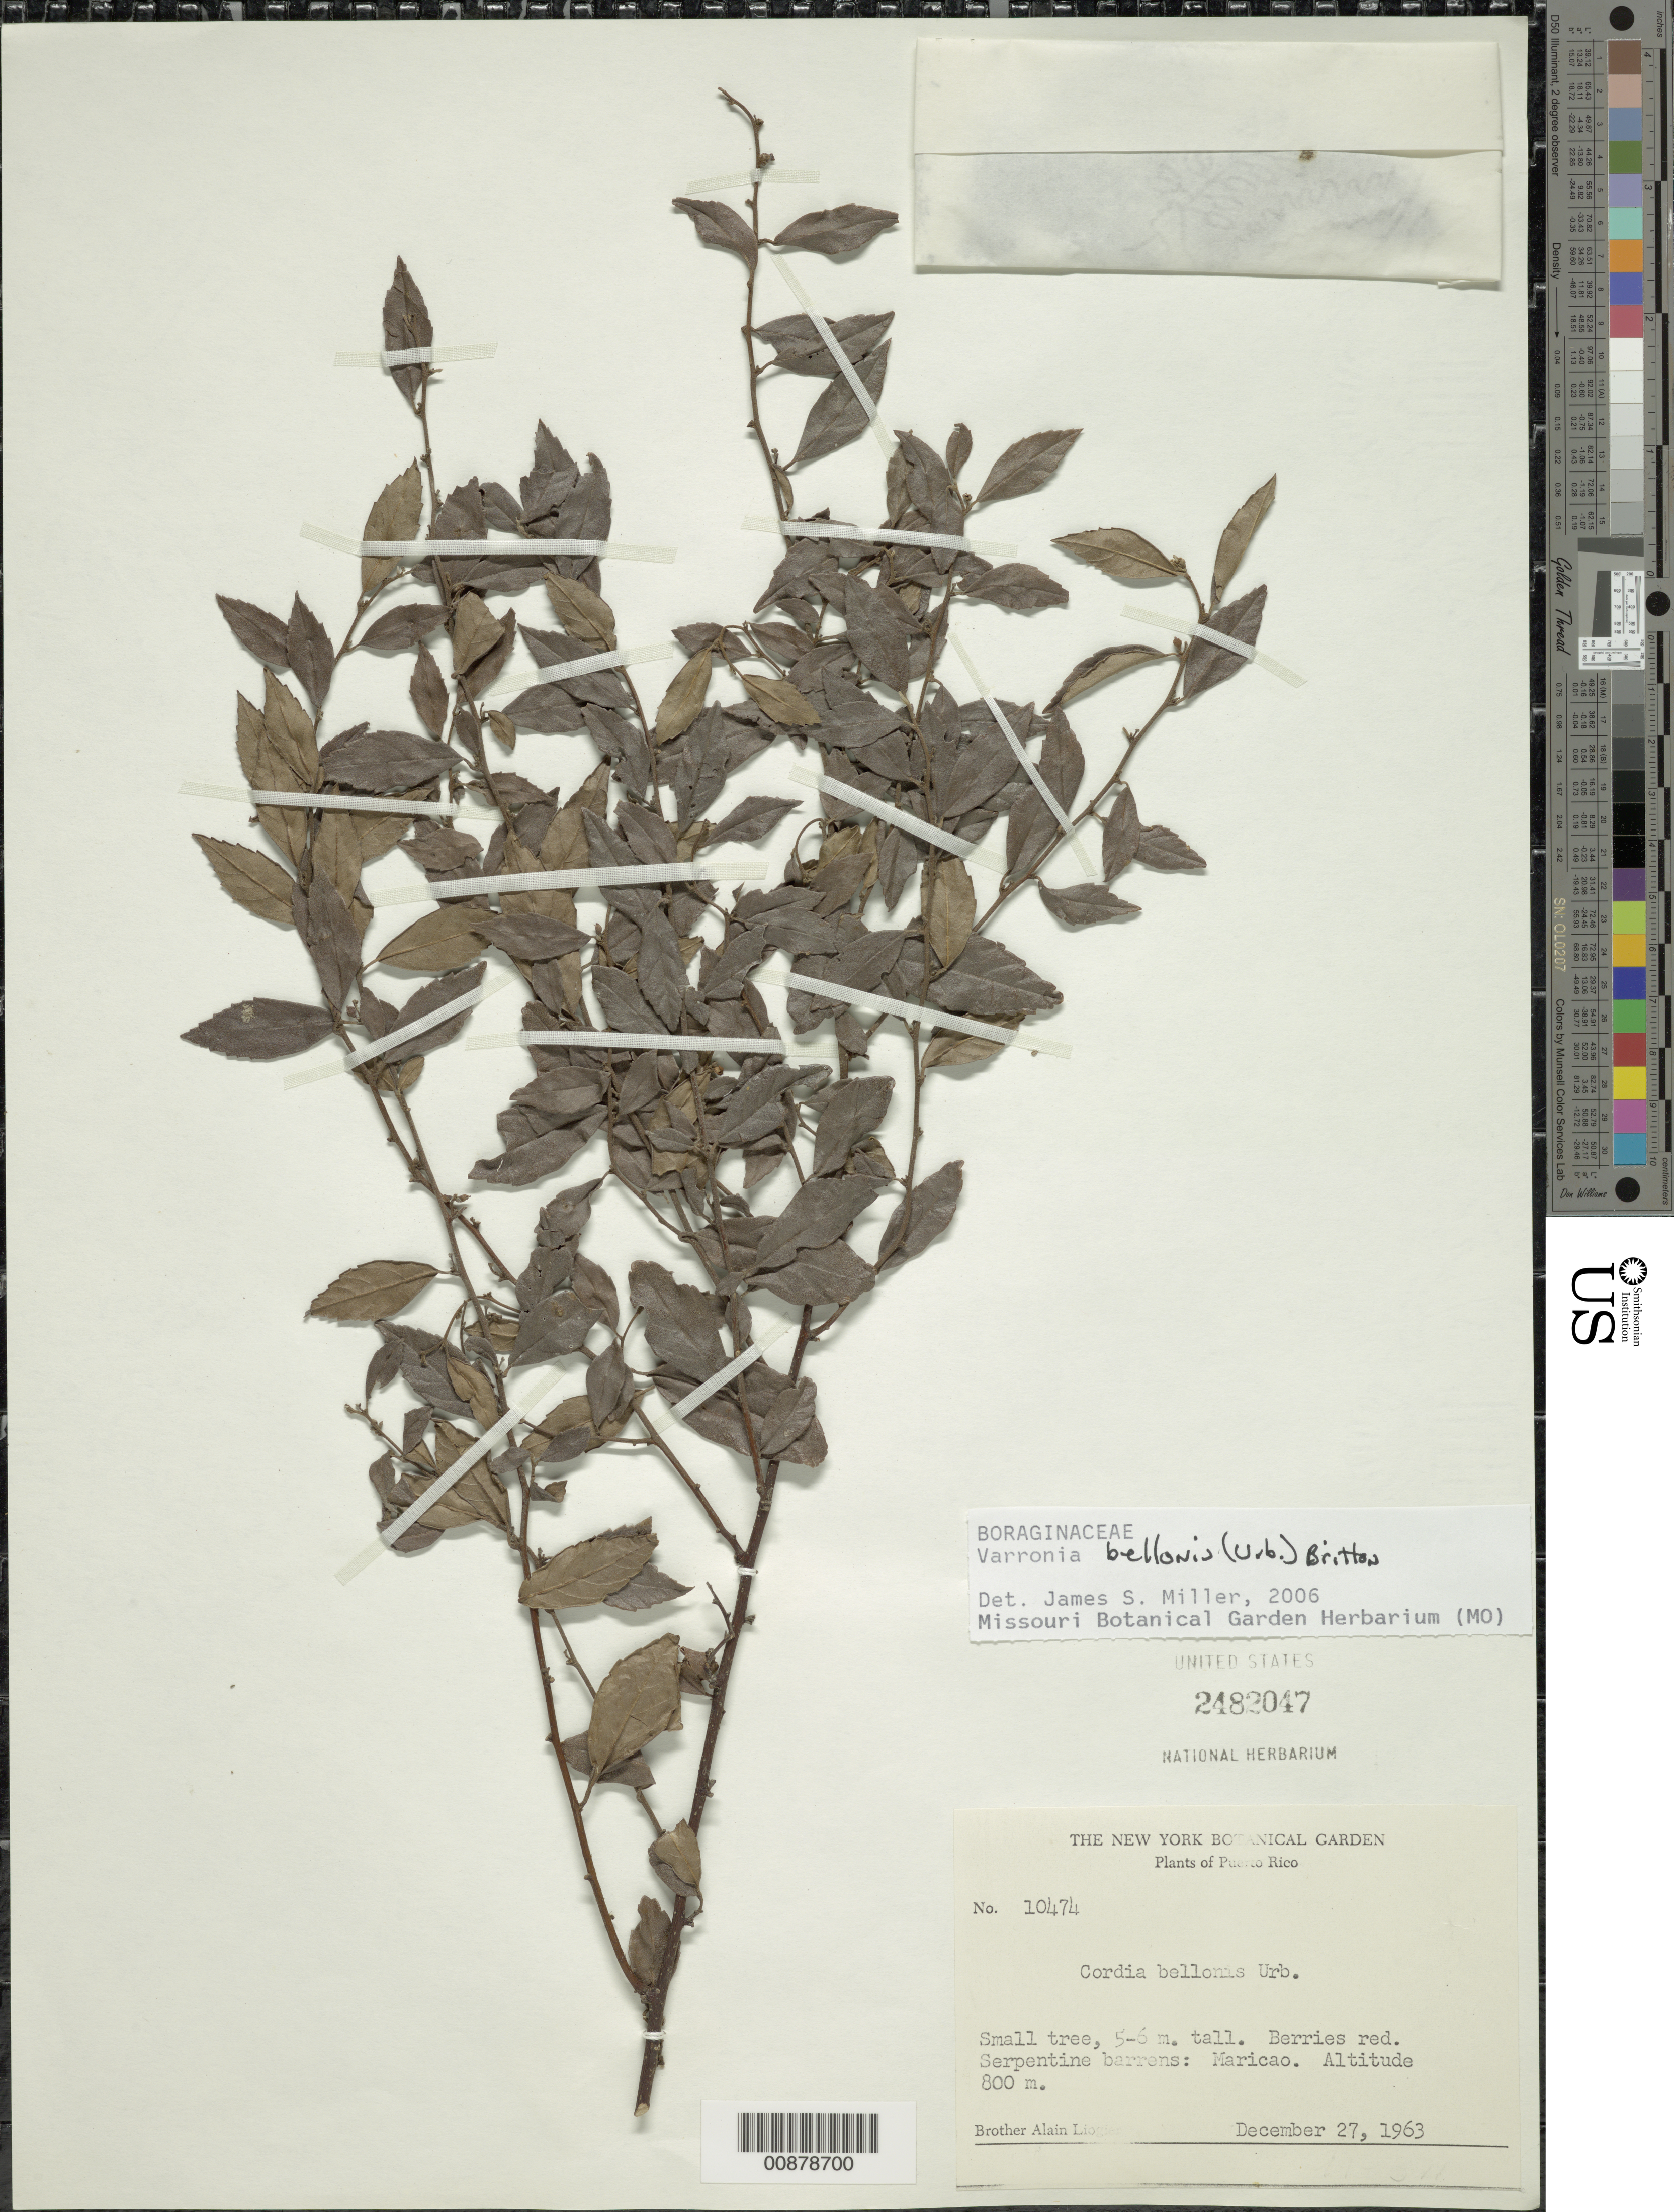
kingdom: Plantae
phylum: Tracheophyta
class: Magnoliopsida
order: Boraginales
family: Cordiaceae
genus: Varronia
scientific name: Varronia bellonis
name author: (Urb.) Britton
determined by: Miller, James S., (MO), Missouri Botanical Garden (UNITED STATES)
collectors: A. H. Liogier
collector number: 10474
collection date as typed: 15 Feb 1915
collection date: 1915-02-15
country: Puerto Rico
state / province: Maricao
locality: La Chiquita, near Maricao.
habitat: Serpentine hill.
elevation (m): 650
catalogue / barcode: US 2482047